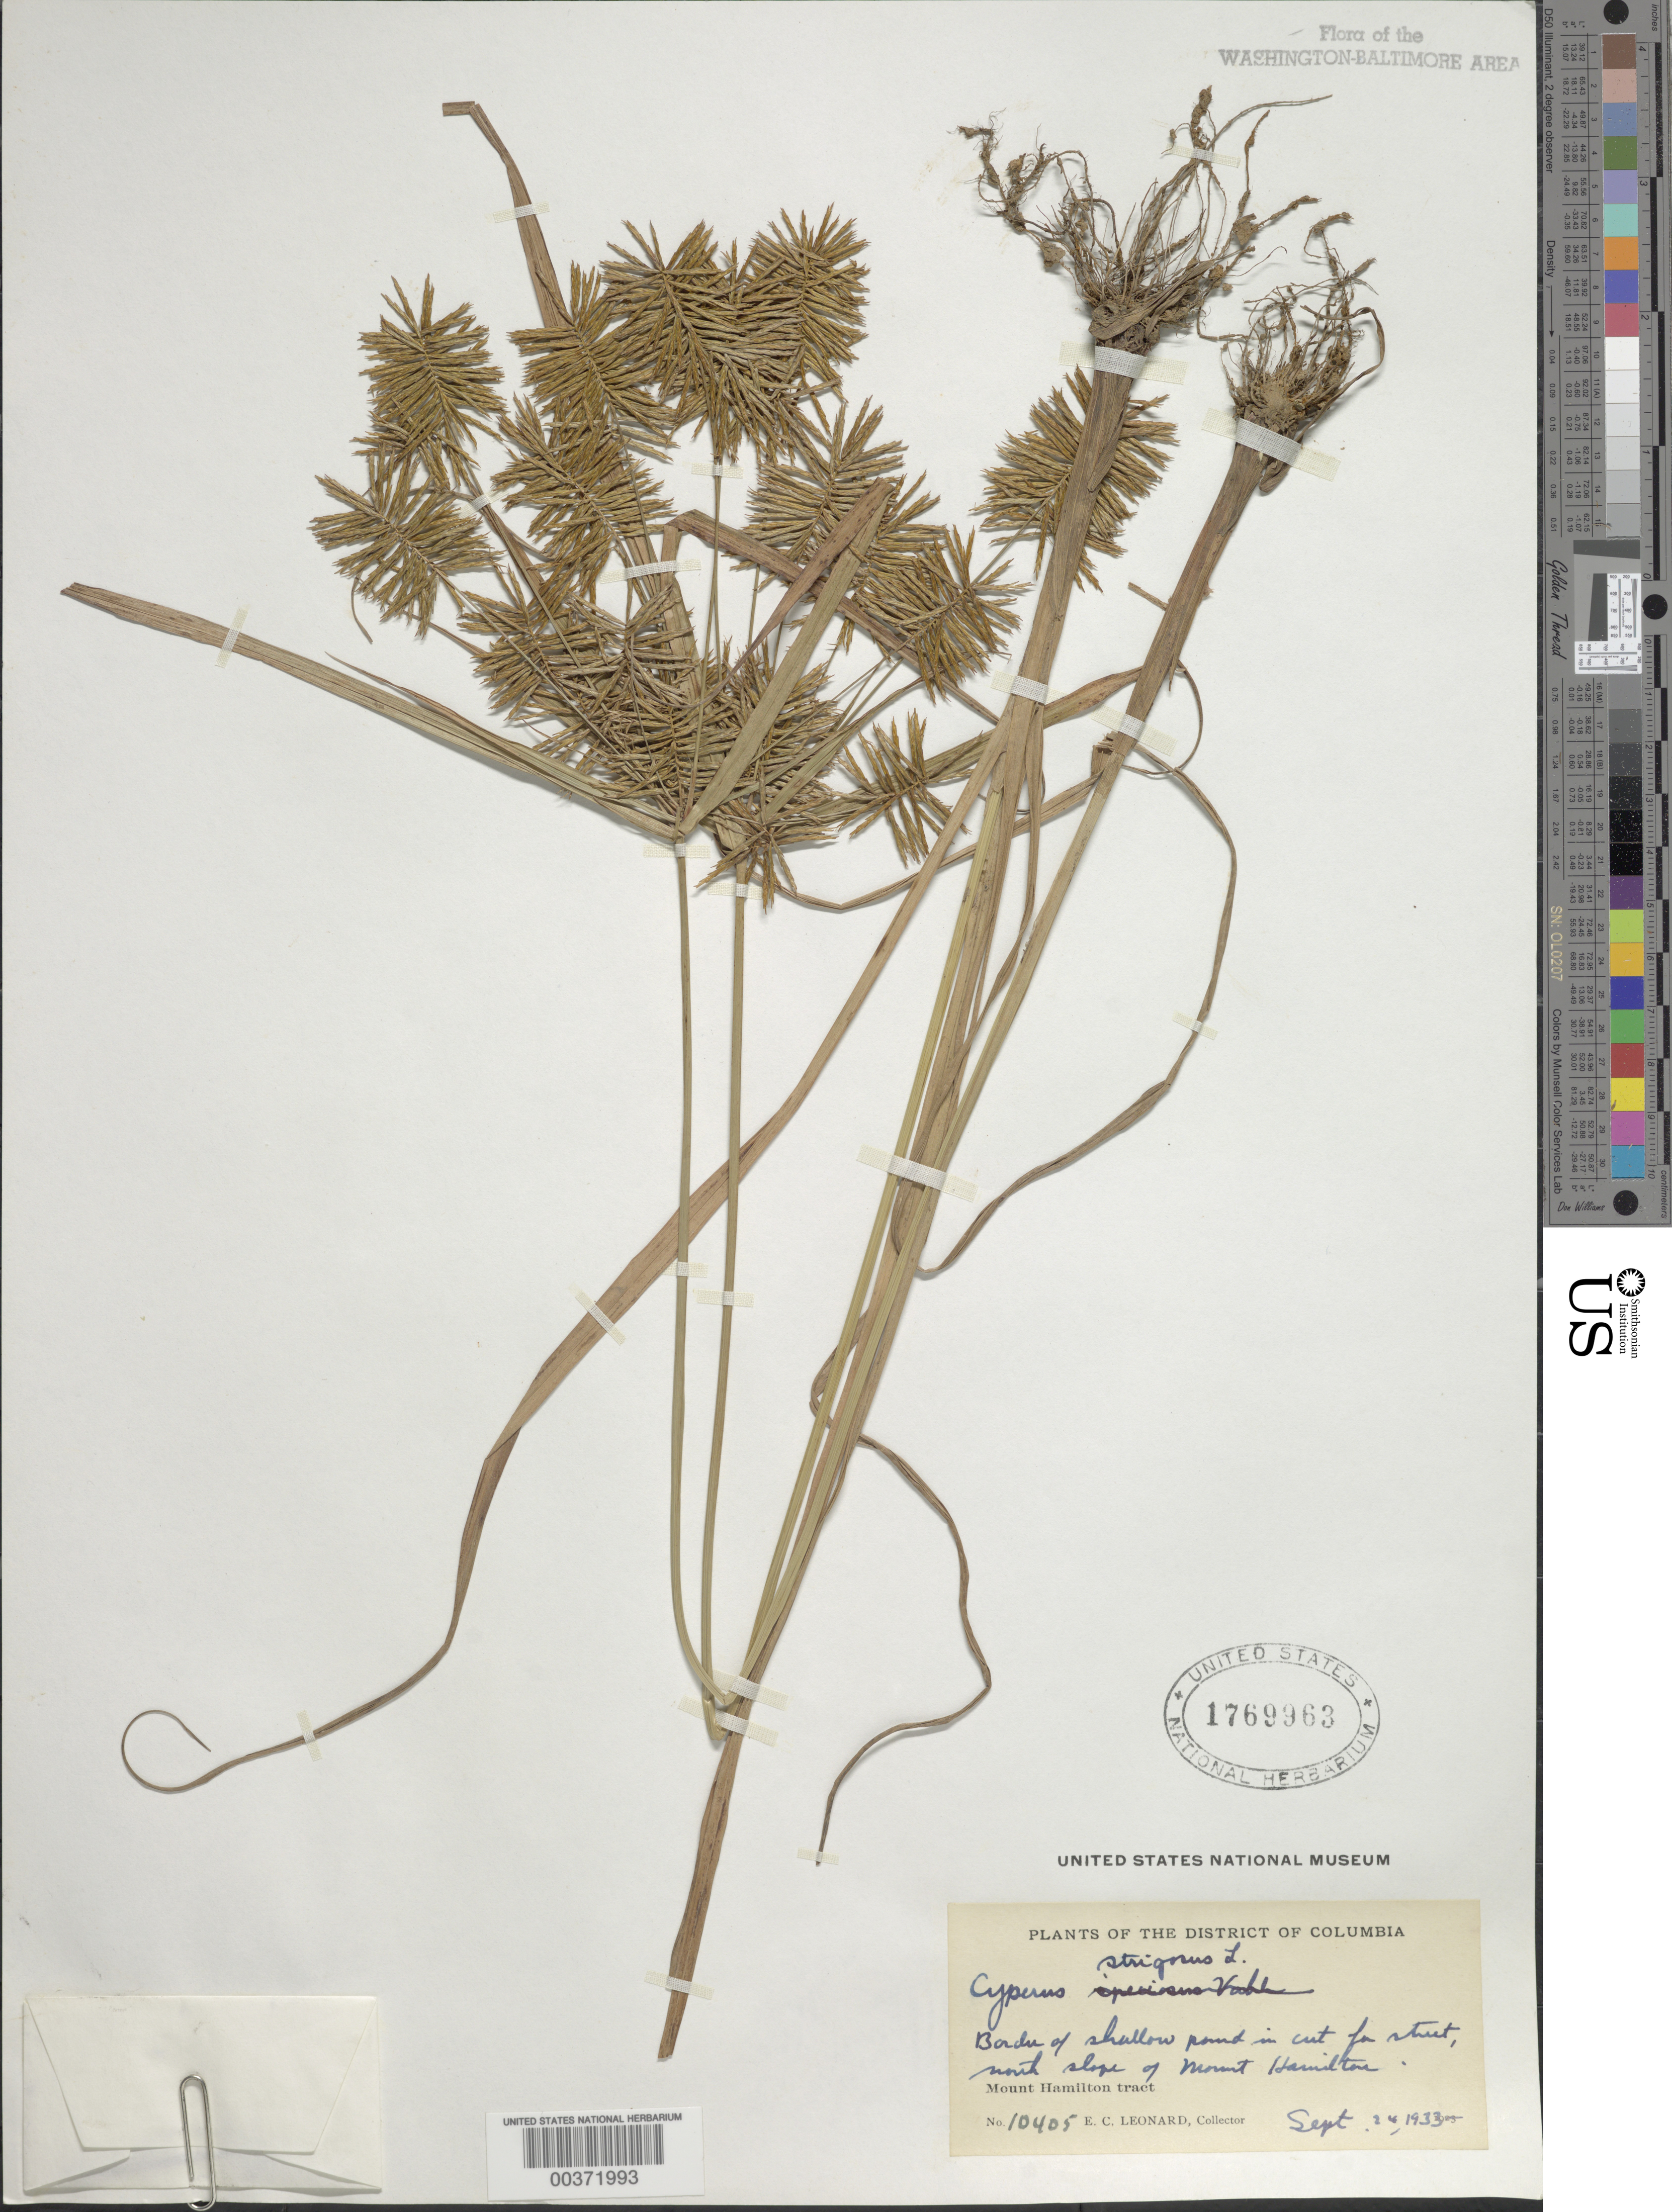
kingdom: Plantae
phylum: Tracheophyta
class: Liliopsida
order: Poales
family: Cyperaceae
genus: Cyperus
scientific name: Cyperus strigosus L.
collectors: E. C. Leonard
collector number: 10405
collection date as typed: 24 Sep 1933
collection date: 1933-09-24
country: United States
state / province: District of Columbia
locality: Mount Hamilton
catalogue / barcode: US 1769963